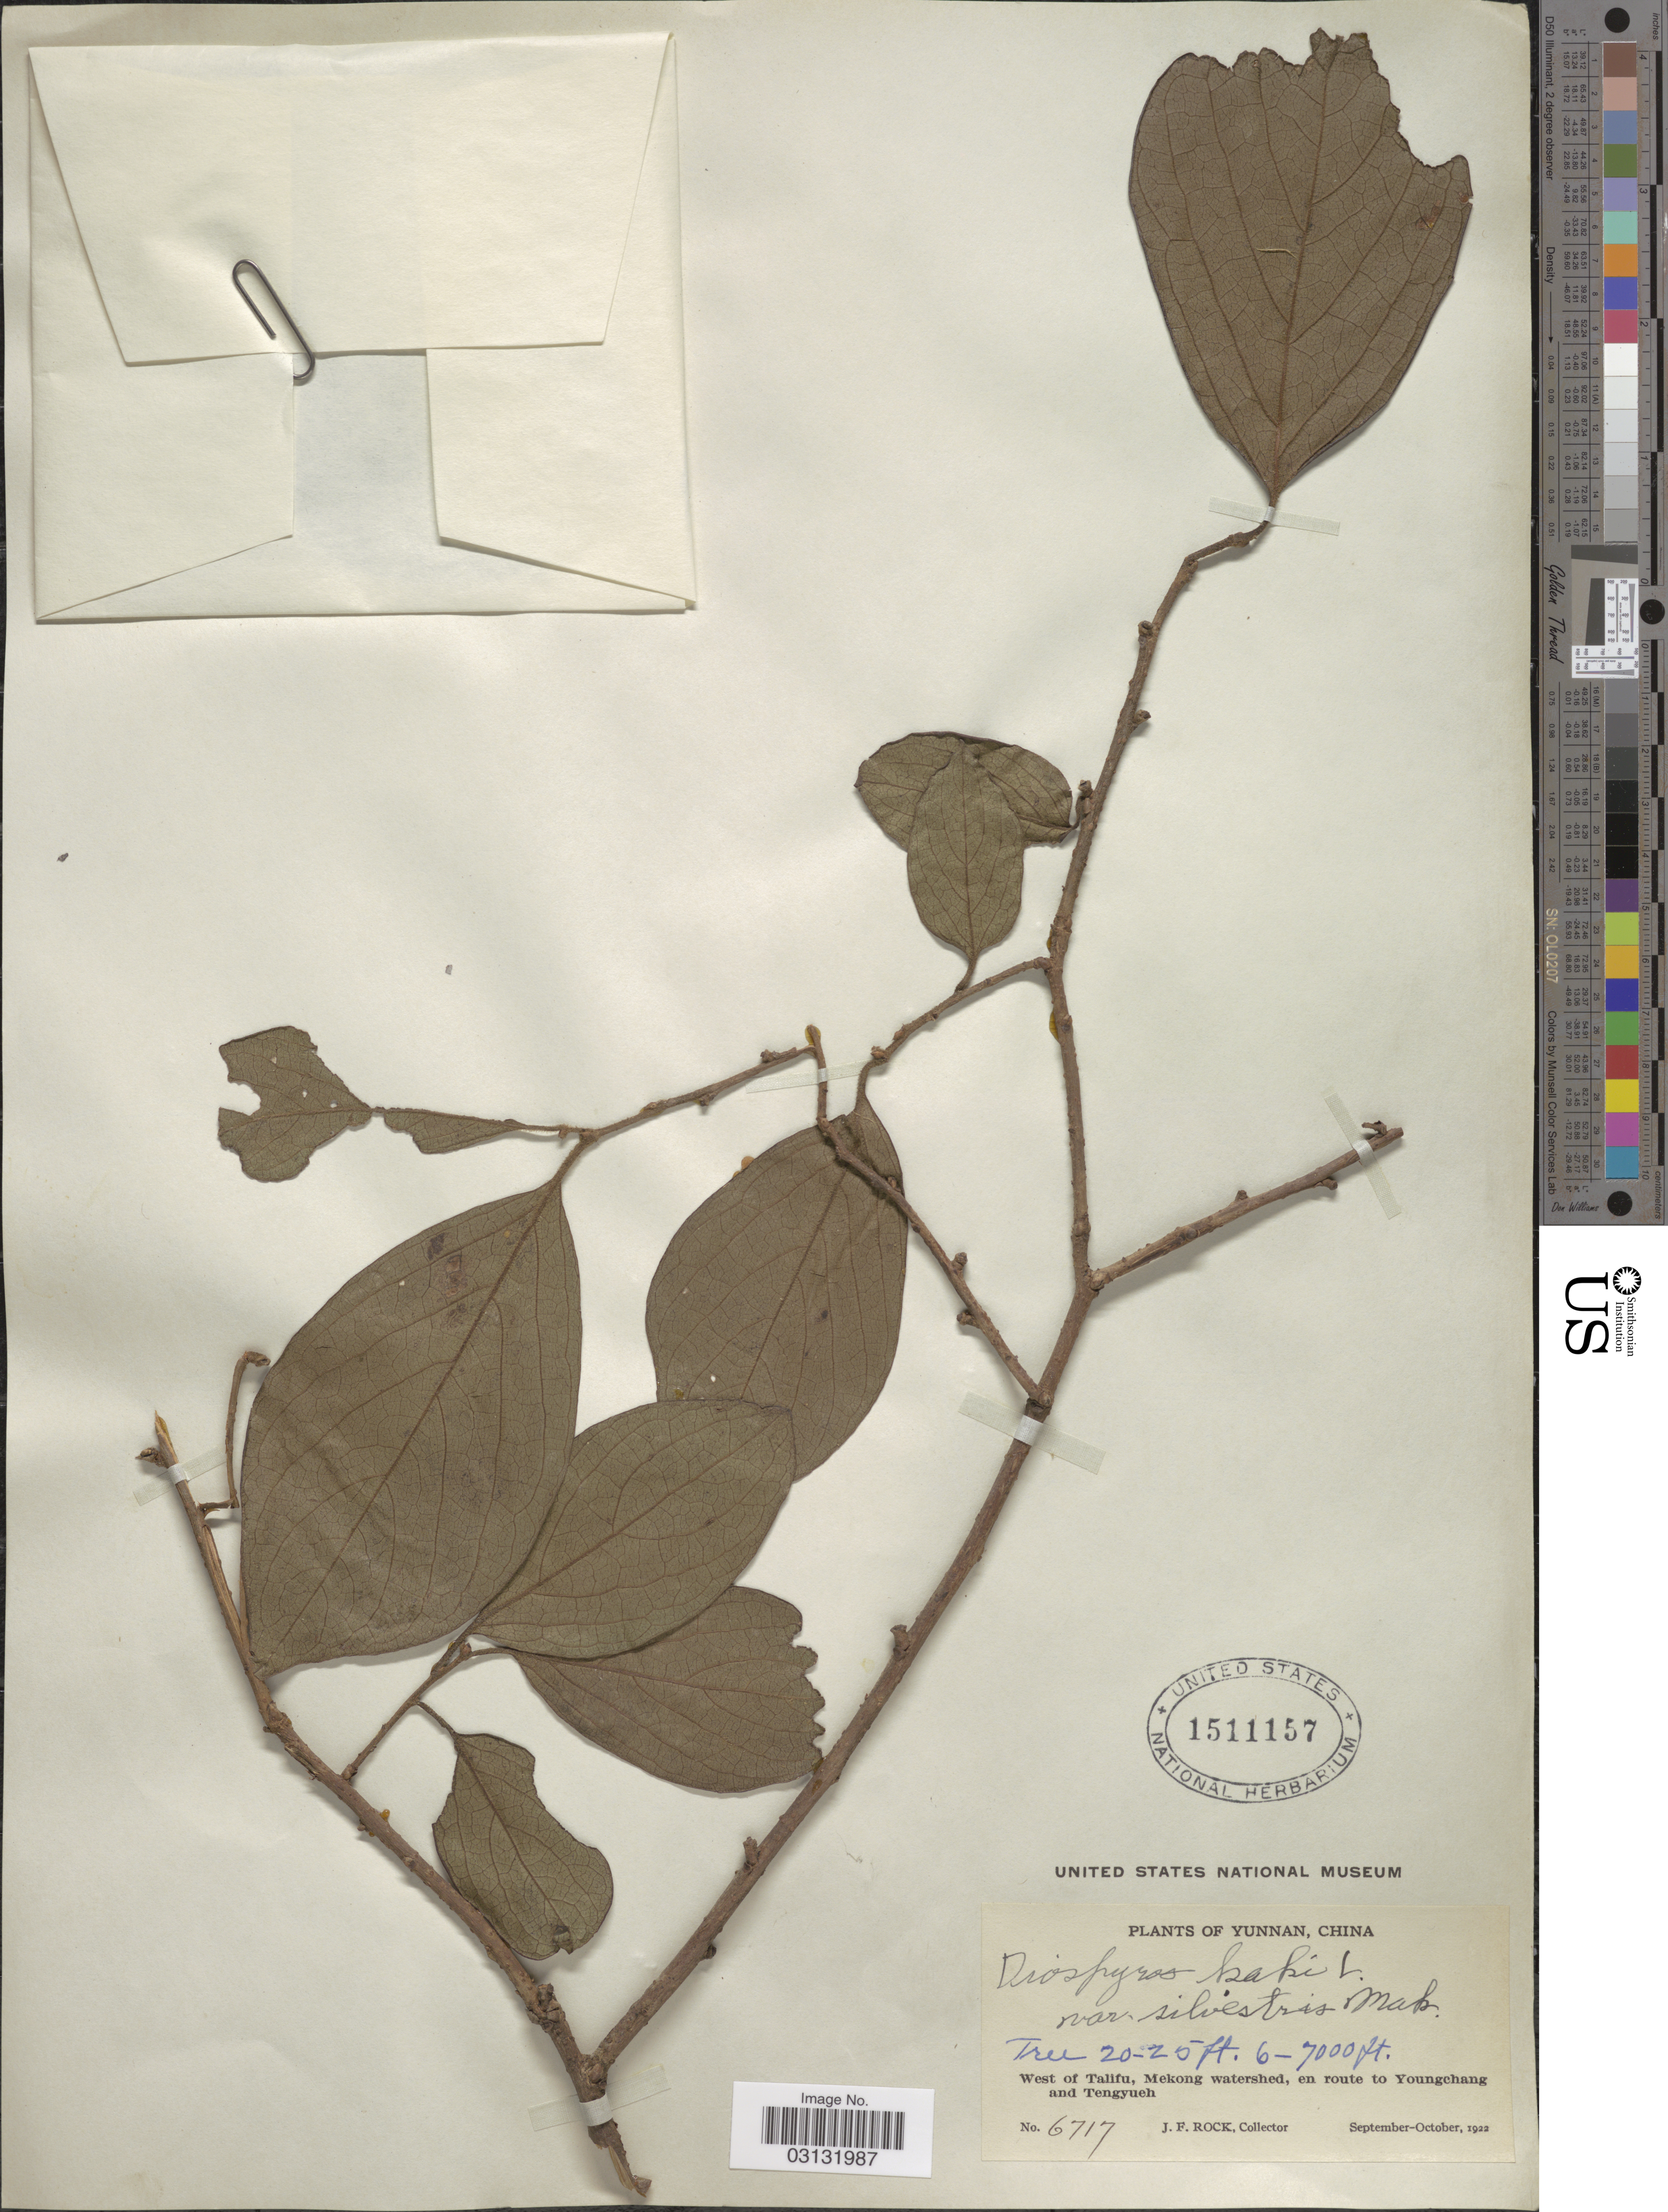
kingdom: Plantae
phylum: Tracheophyta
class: Magnoliopsida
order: Ericales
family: Ebenaceae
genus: Diospyros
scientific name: Diospyros kaki var. silvestris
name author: Makino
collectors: J. Rock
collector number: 6717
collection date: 1922-09/1922-10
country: China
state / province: Yunnan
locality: West of Talifu, Mekong watershed, en route to Youngchang and Tengyueh.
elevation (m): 1829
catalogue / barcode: US 1511157